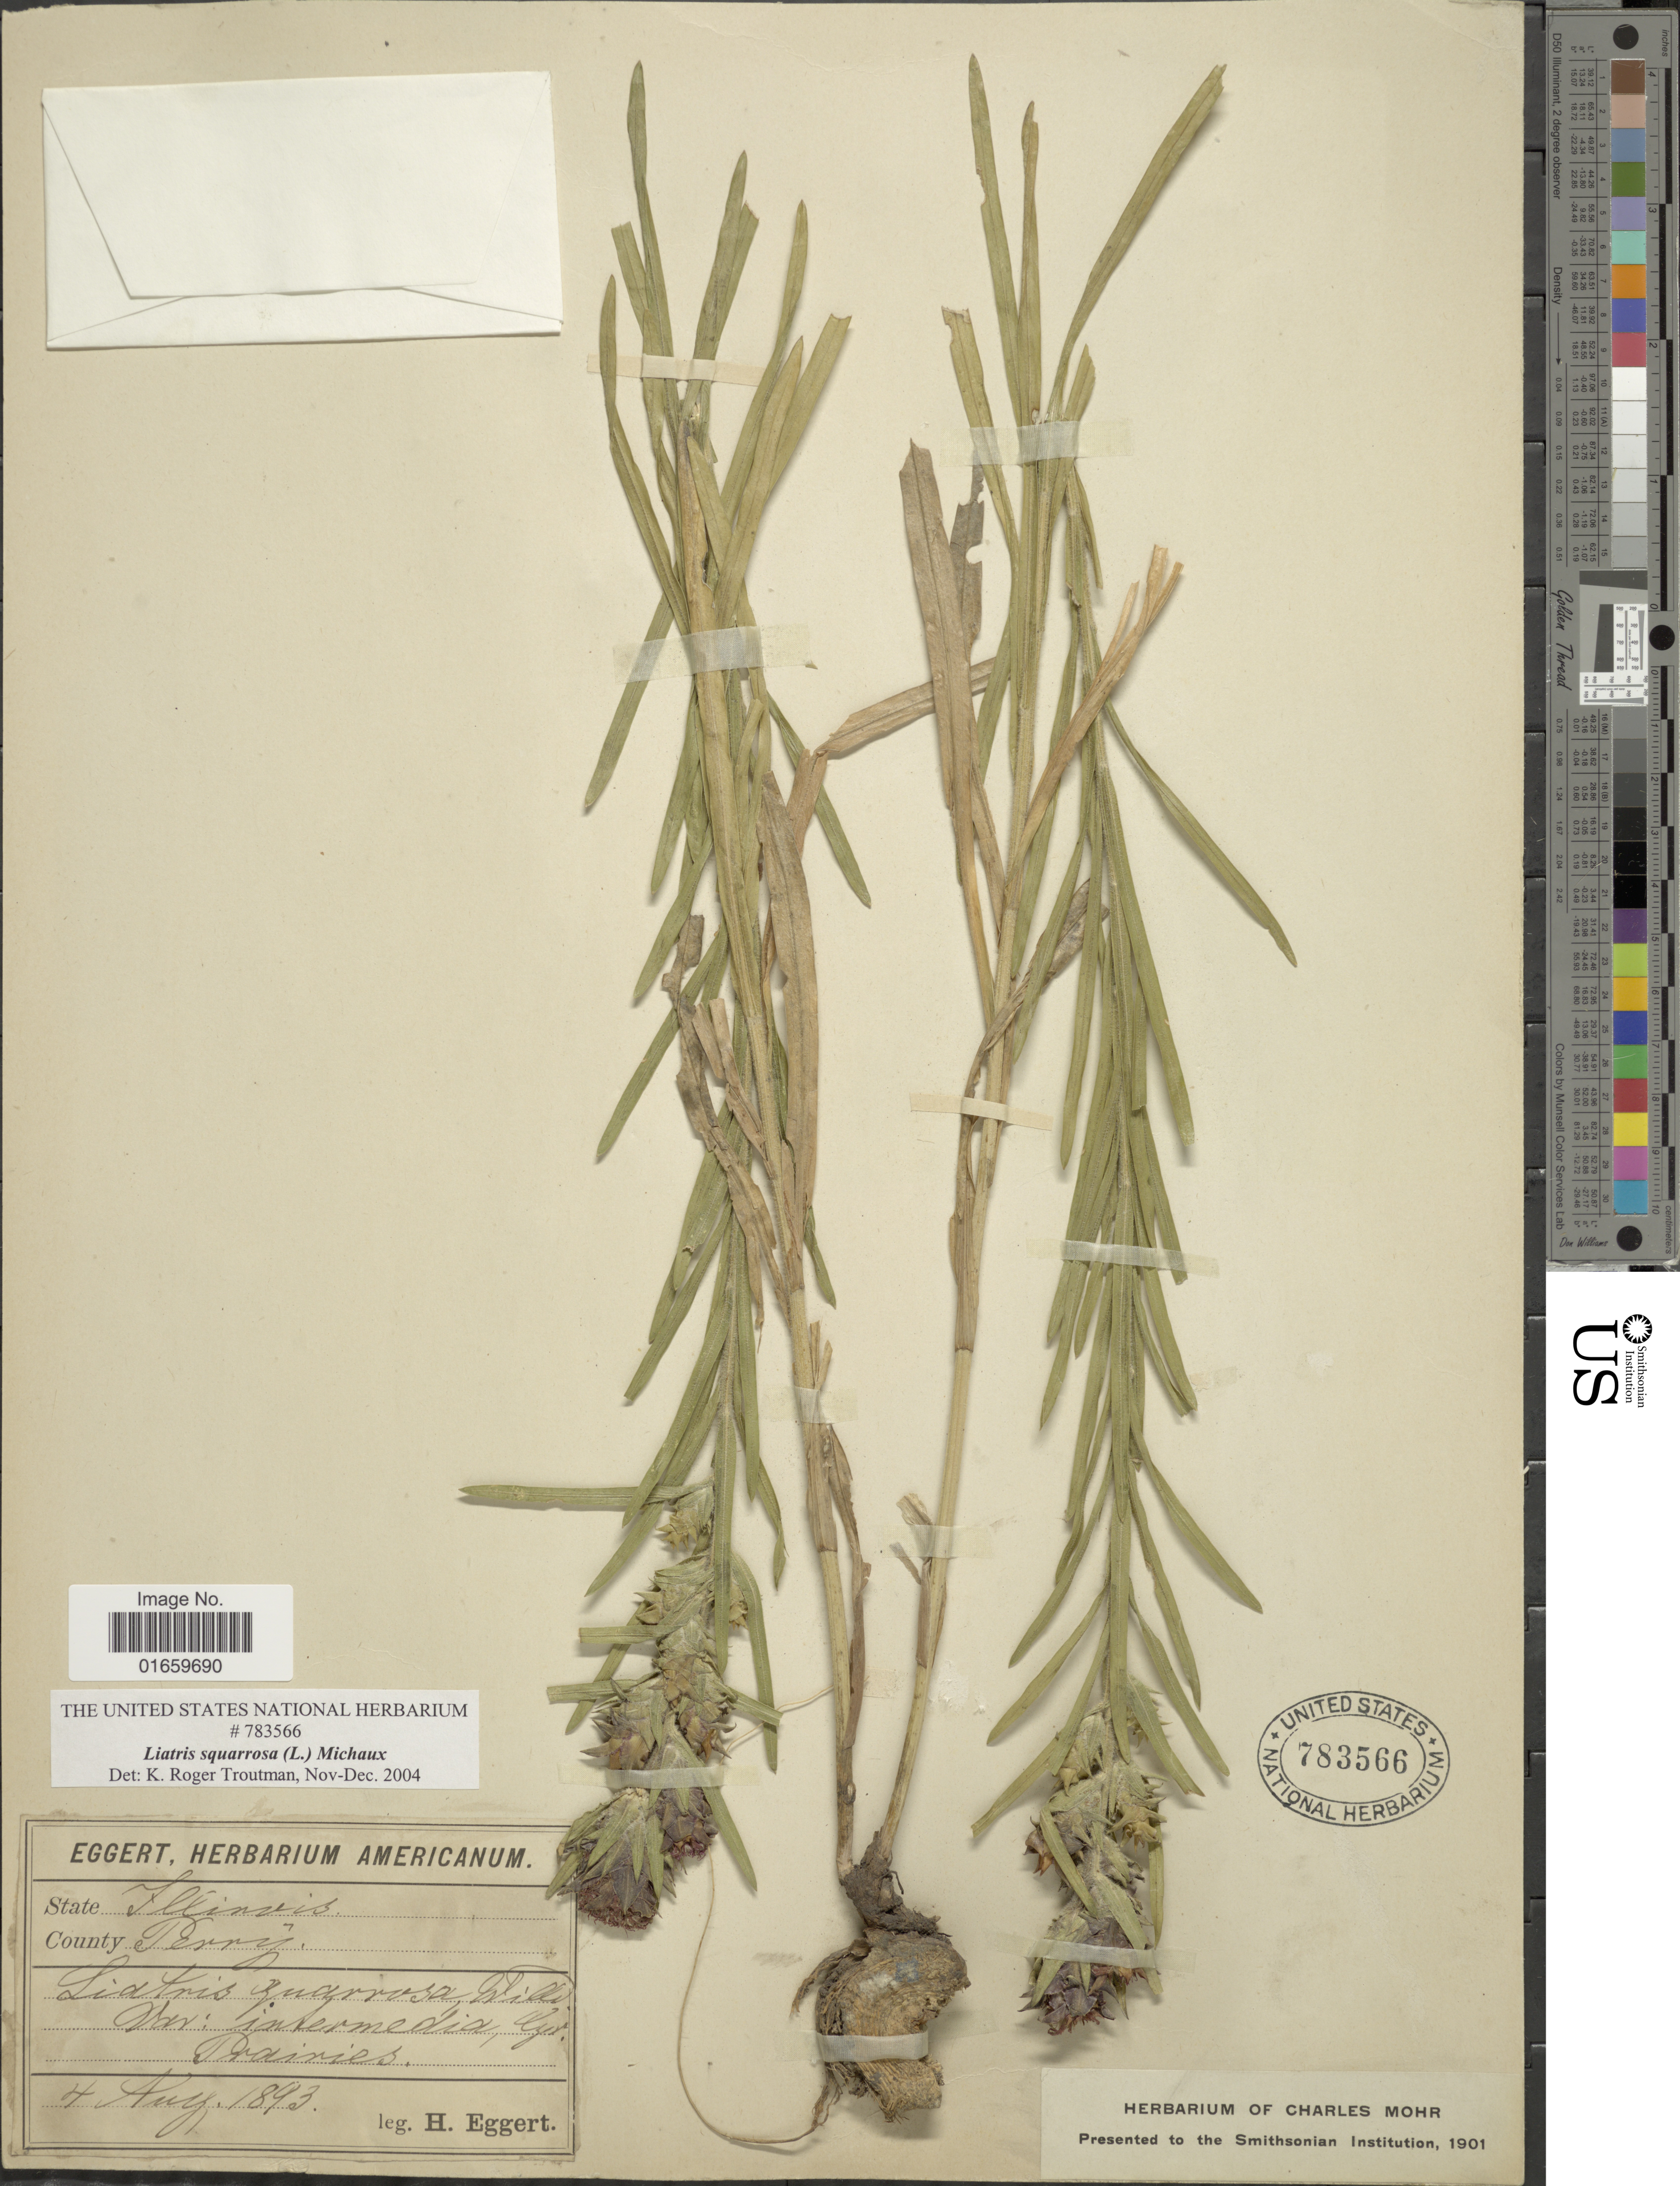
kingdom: Plantae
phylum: Tracheophyta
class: Magnoliopsida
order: Asterales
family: Asteraceae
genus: Liatris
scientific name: Liatris squarrosa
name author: (L.) Michx.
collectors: H. Eggert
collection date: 1893-08-04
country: United States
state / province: Illinois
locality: County Perry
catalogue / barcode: US 783566